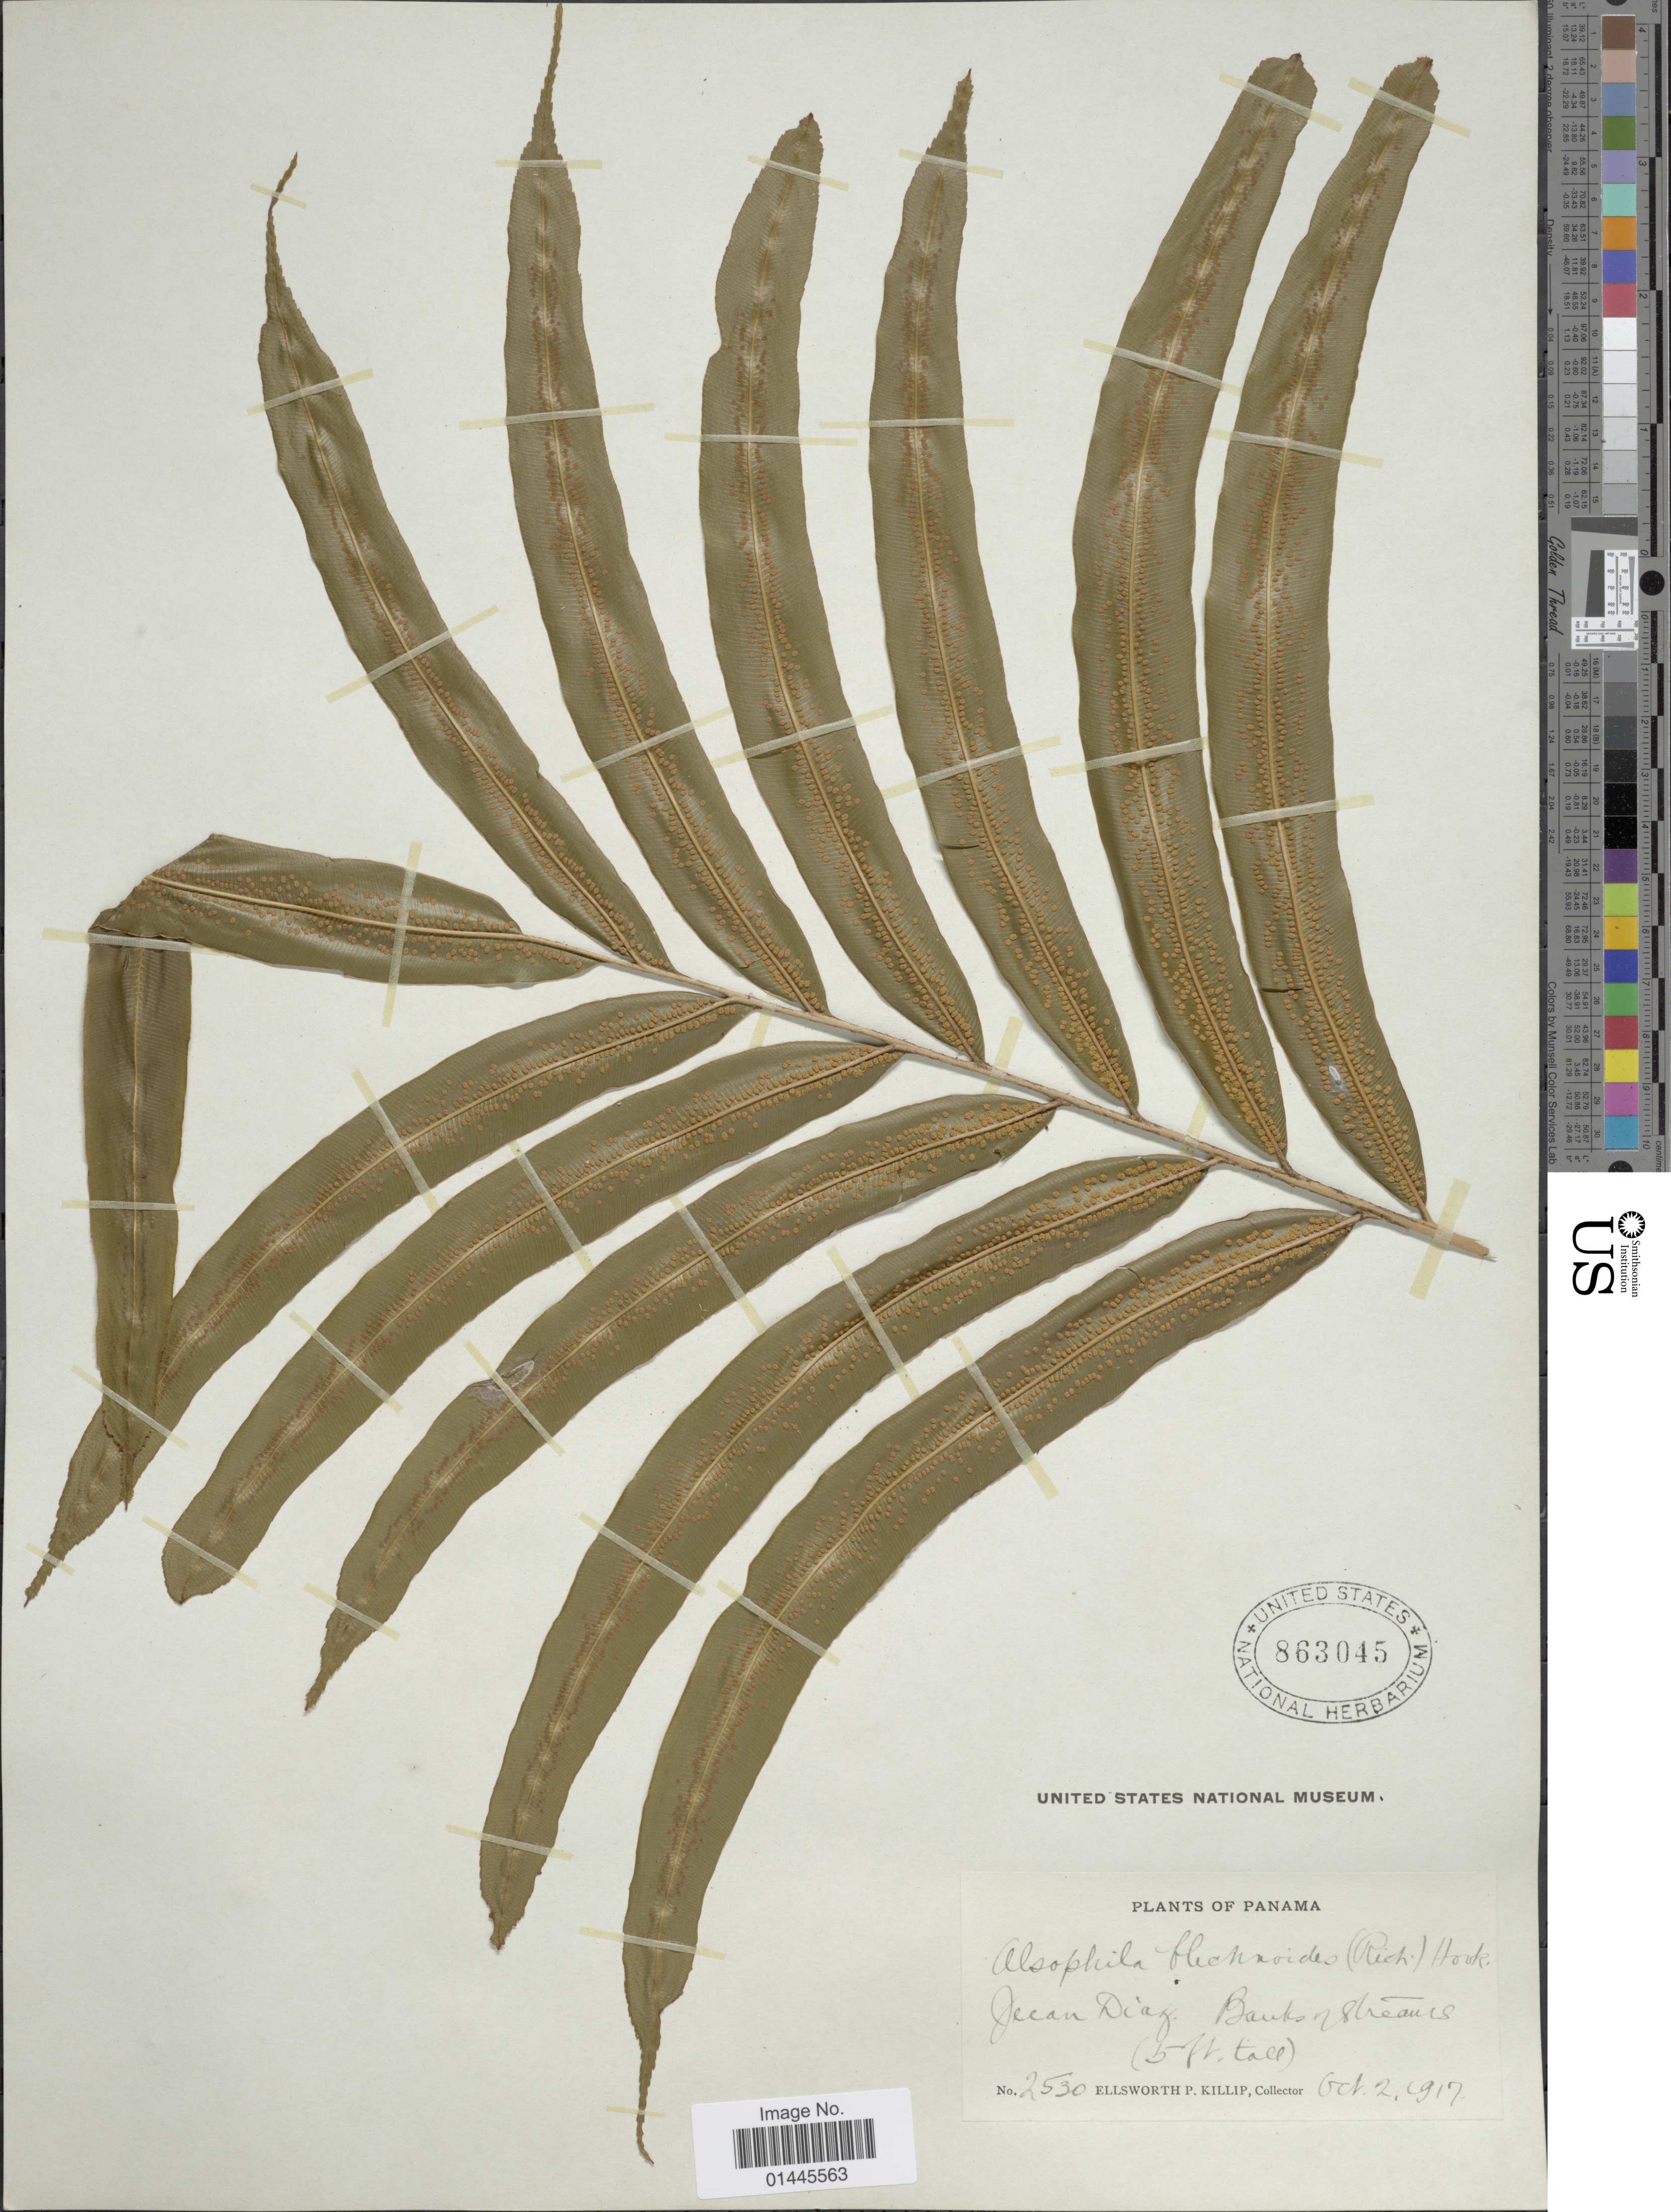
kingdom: Plantae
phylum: Tracheophyta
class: Polypodiopsida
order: Cyatheales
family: Metaxyaceae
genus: Metaxya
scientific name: Metaxya rostrata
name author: (Kunth) C. Presl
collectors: E. P. Killip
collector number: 2530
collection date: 1917-10-02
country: Panama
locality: Juan Diaz, Banks of streams.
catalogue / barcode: US 863045